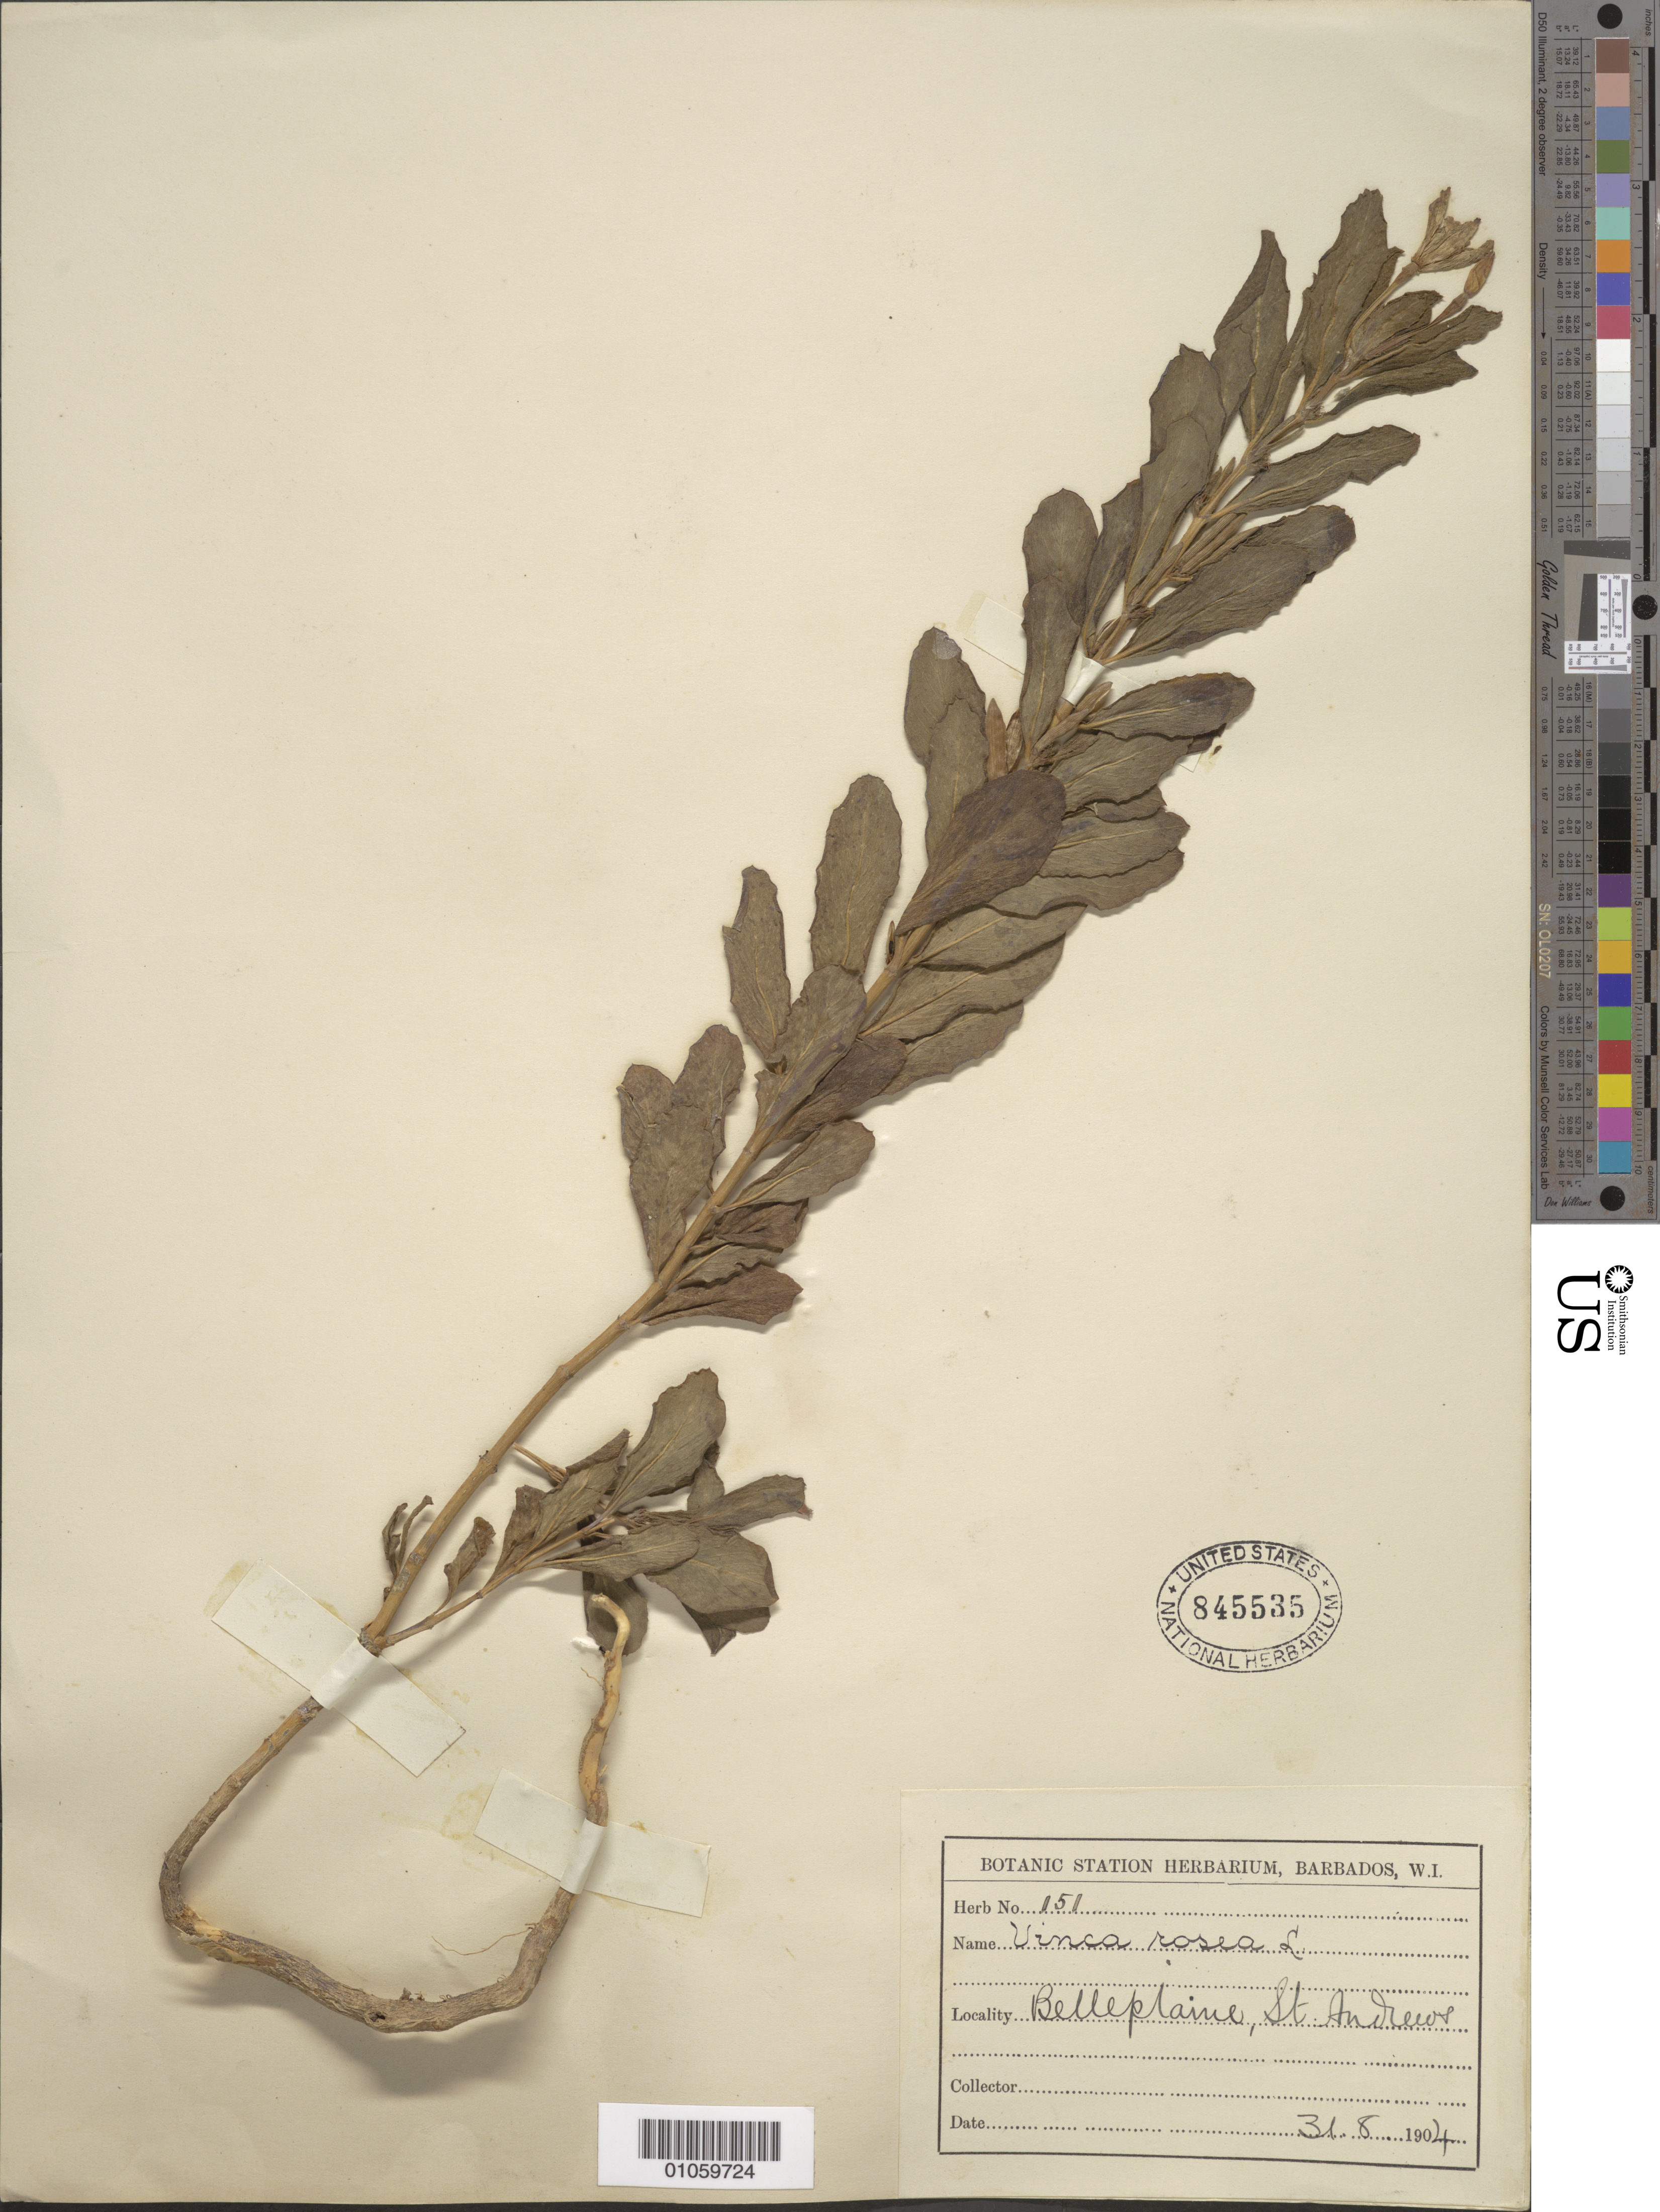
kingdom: Plantae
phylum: Tracheophyta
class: Magnoliopsida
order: Gentianales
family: Apocynaceae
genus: Lochnera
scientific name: Lochnera rosea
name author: (L.) Rchb. ex Endl.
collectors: ex herb. Bot. Sta. Barbados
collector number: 151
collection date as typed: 31 Aug 1904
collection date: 1904-08-31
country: Barbados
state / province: Saint Andrew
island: Barbados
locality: Belleplaine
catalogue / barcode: US 845535